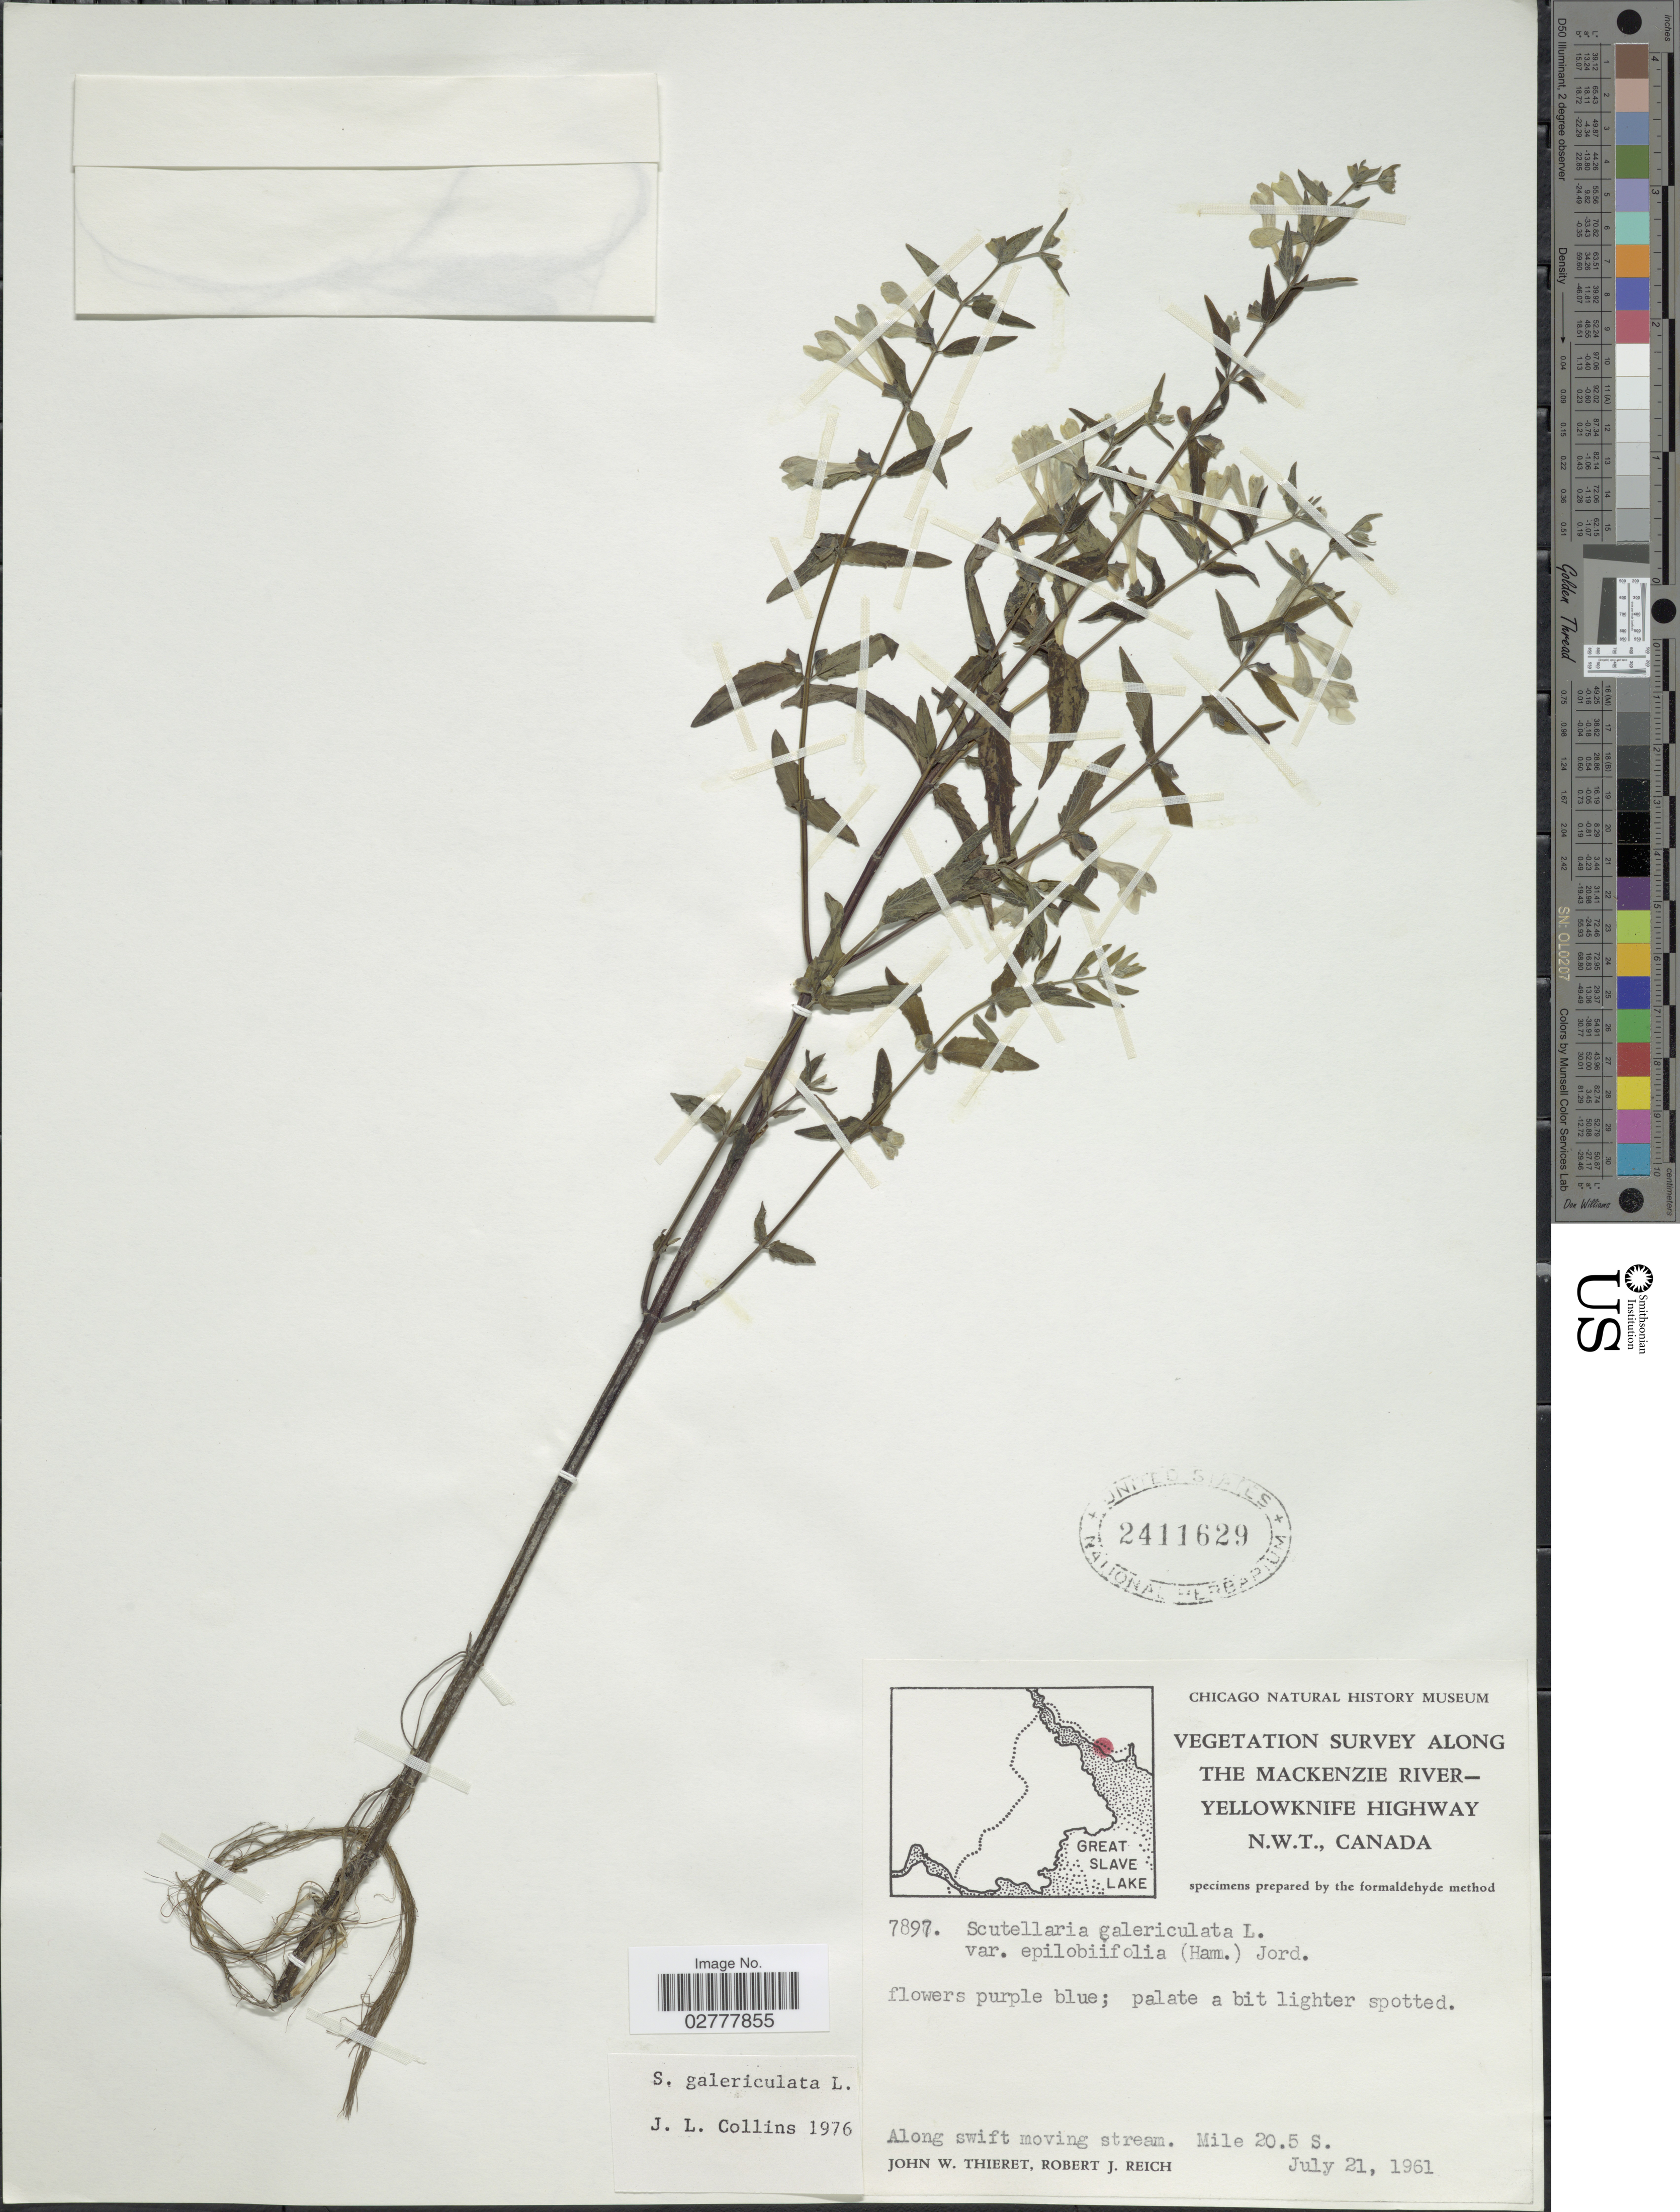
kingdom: Plantae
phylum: Tracheophyta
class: Magnoliopsida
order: Lamiales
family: Lamiaceae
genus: Scutellaria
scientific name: Scutellaria galericulata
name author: L.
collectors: J. W. Thieret & R. Reich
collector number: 7897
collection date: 1961-07-21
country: Canada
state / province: Northwest Territories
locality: Along the Mackenzie River-Yellowknife Highway. Along swift moving stream. Mile 20.5 S.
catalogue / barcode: US 2411629